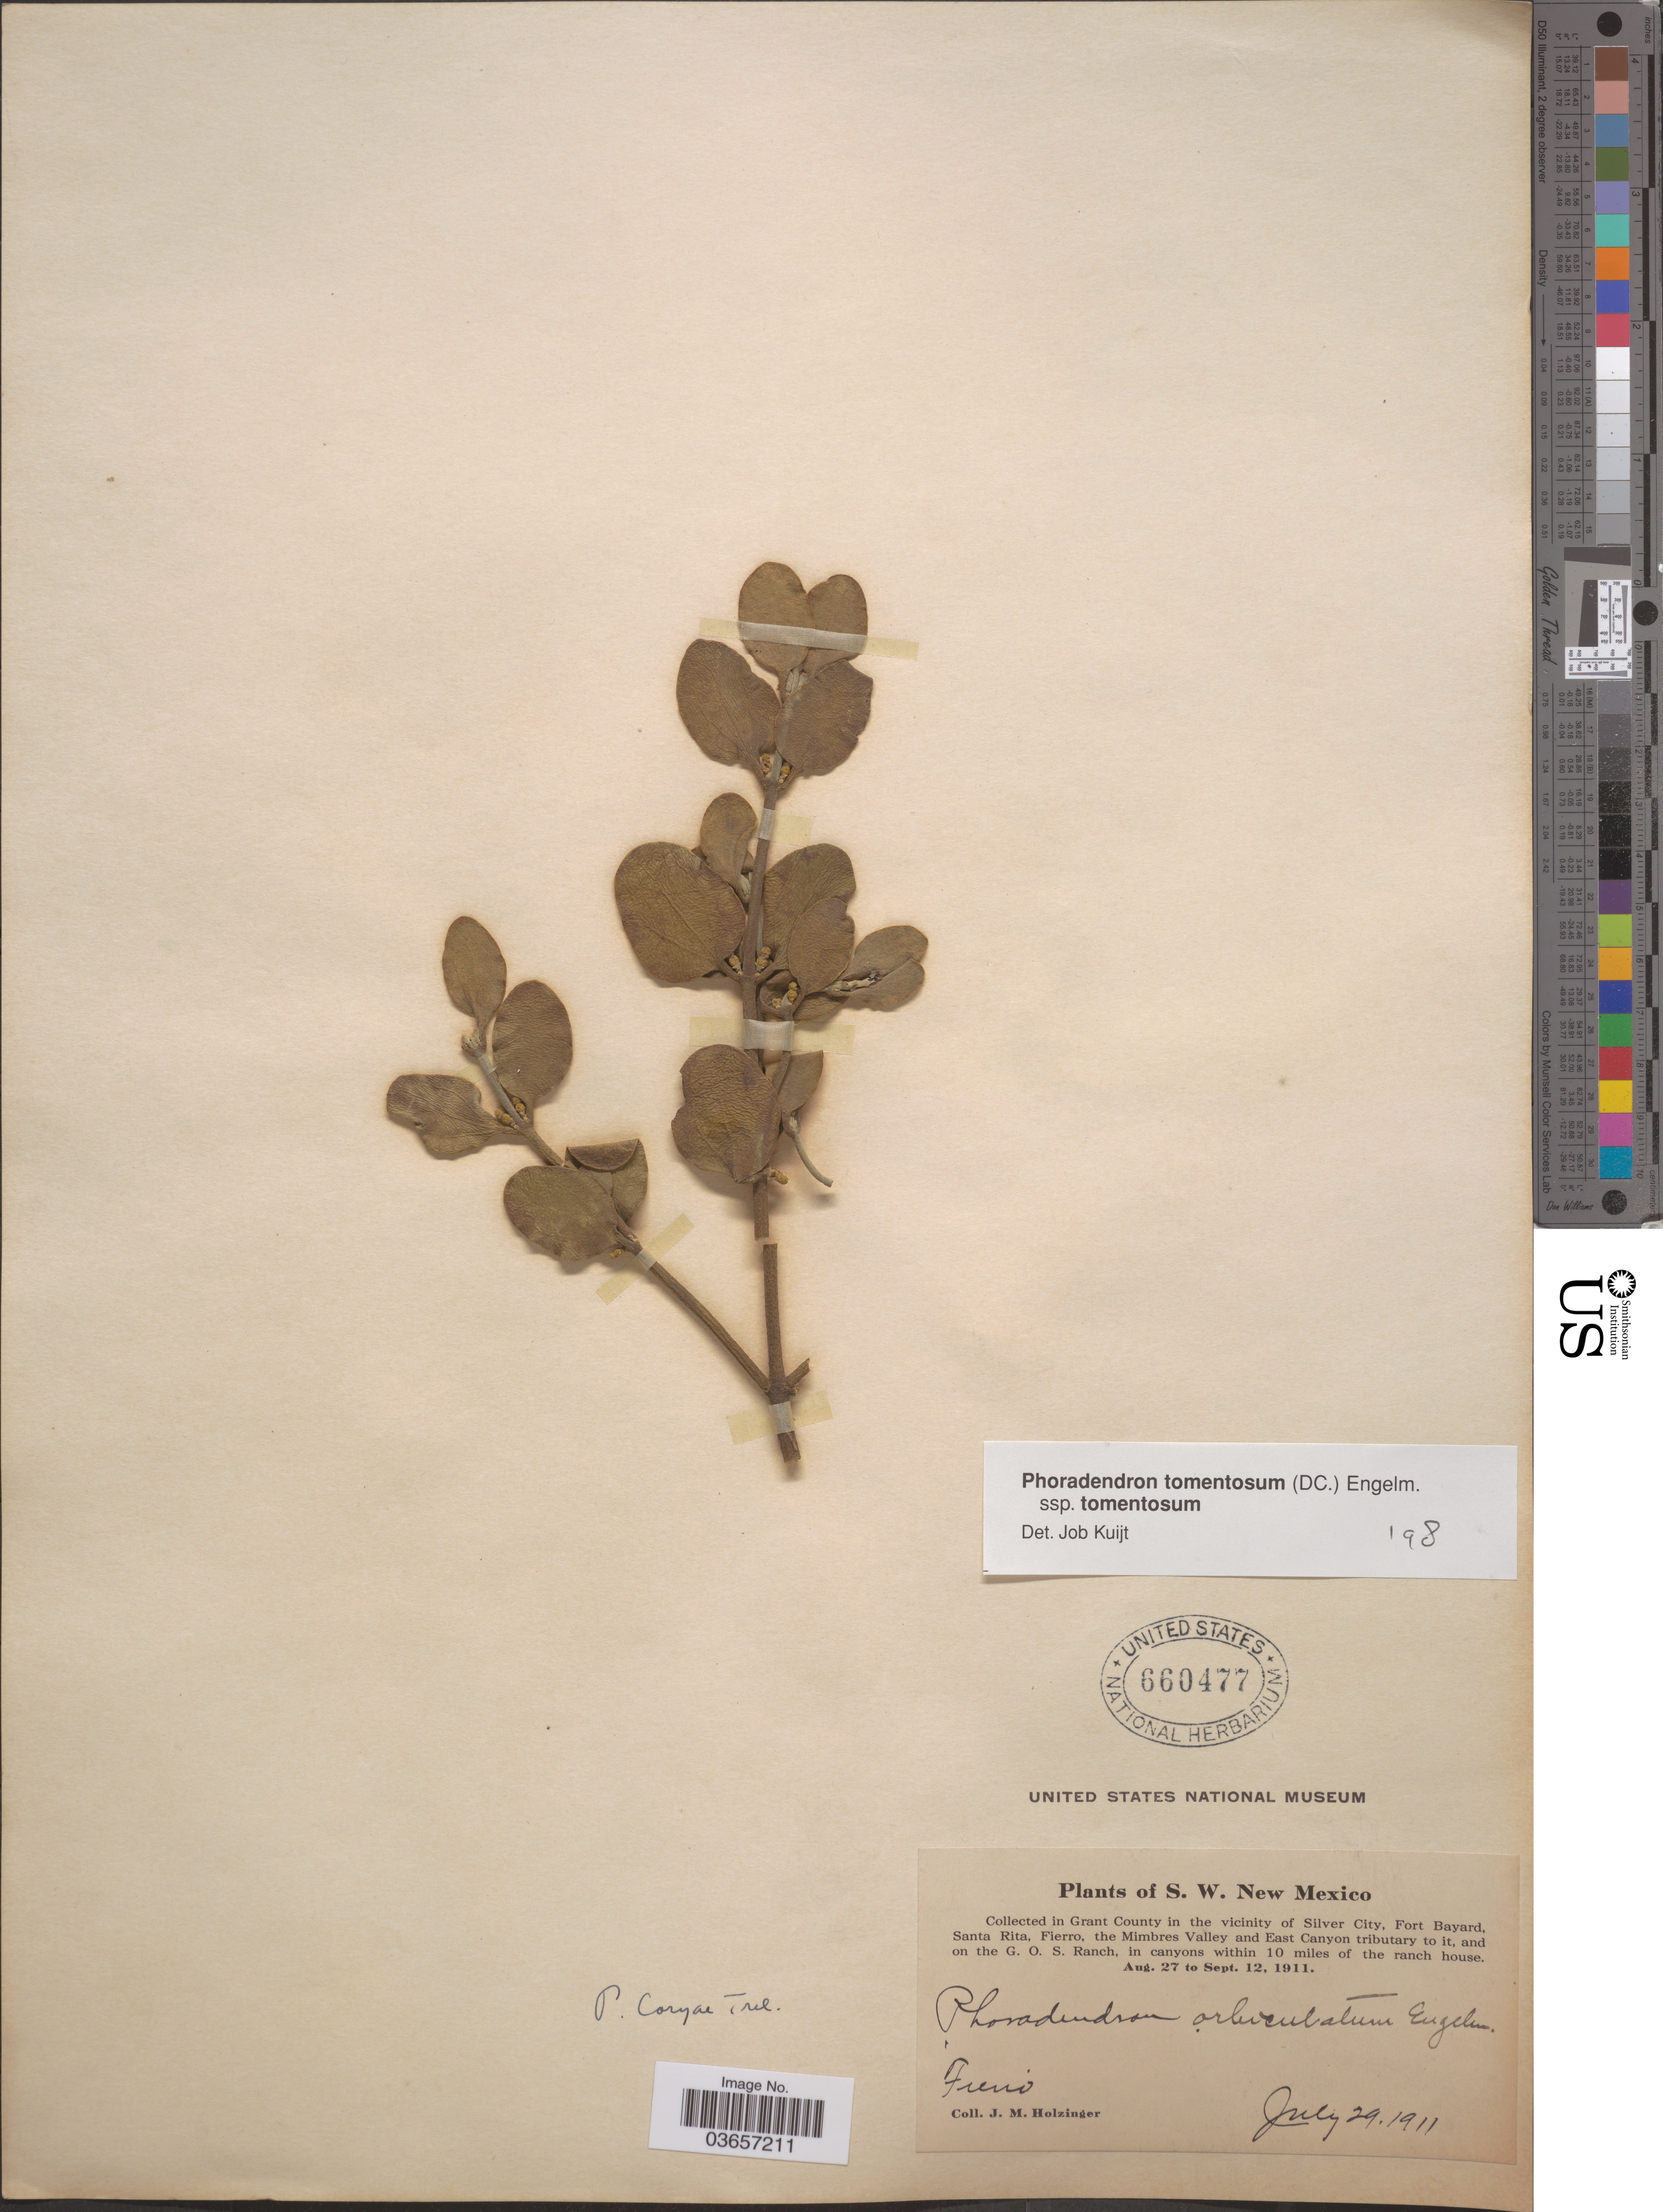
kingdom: Plantae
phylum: Tracheophyta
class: Magnoliopsida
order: Santalales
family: Viscaceae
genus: Phoradendron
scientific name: Phoradendron tomentosum subsp. tomentosum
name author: DC.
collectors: J. M. Holzinger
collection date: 1911-07-29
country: United States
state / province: New Mexico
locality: S. W. New Mexico. Grant County in the vicinity of Silver City, Fort Bayard, Santa Rita, Fierro, the Mimbres Valley and East Canyon tributary to it, and on the G. O. S. Ranch, in canyons within 10 miles of the ranch house. Fierro.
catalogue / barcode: US 660477